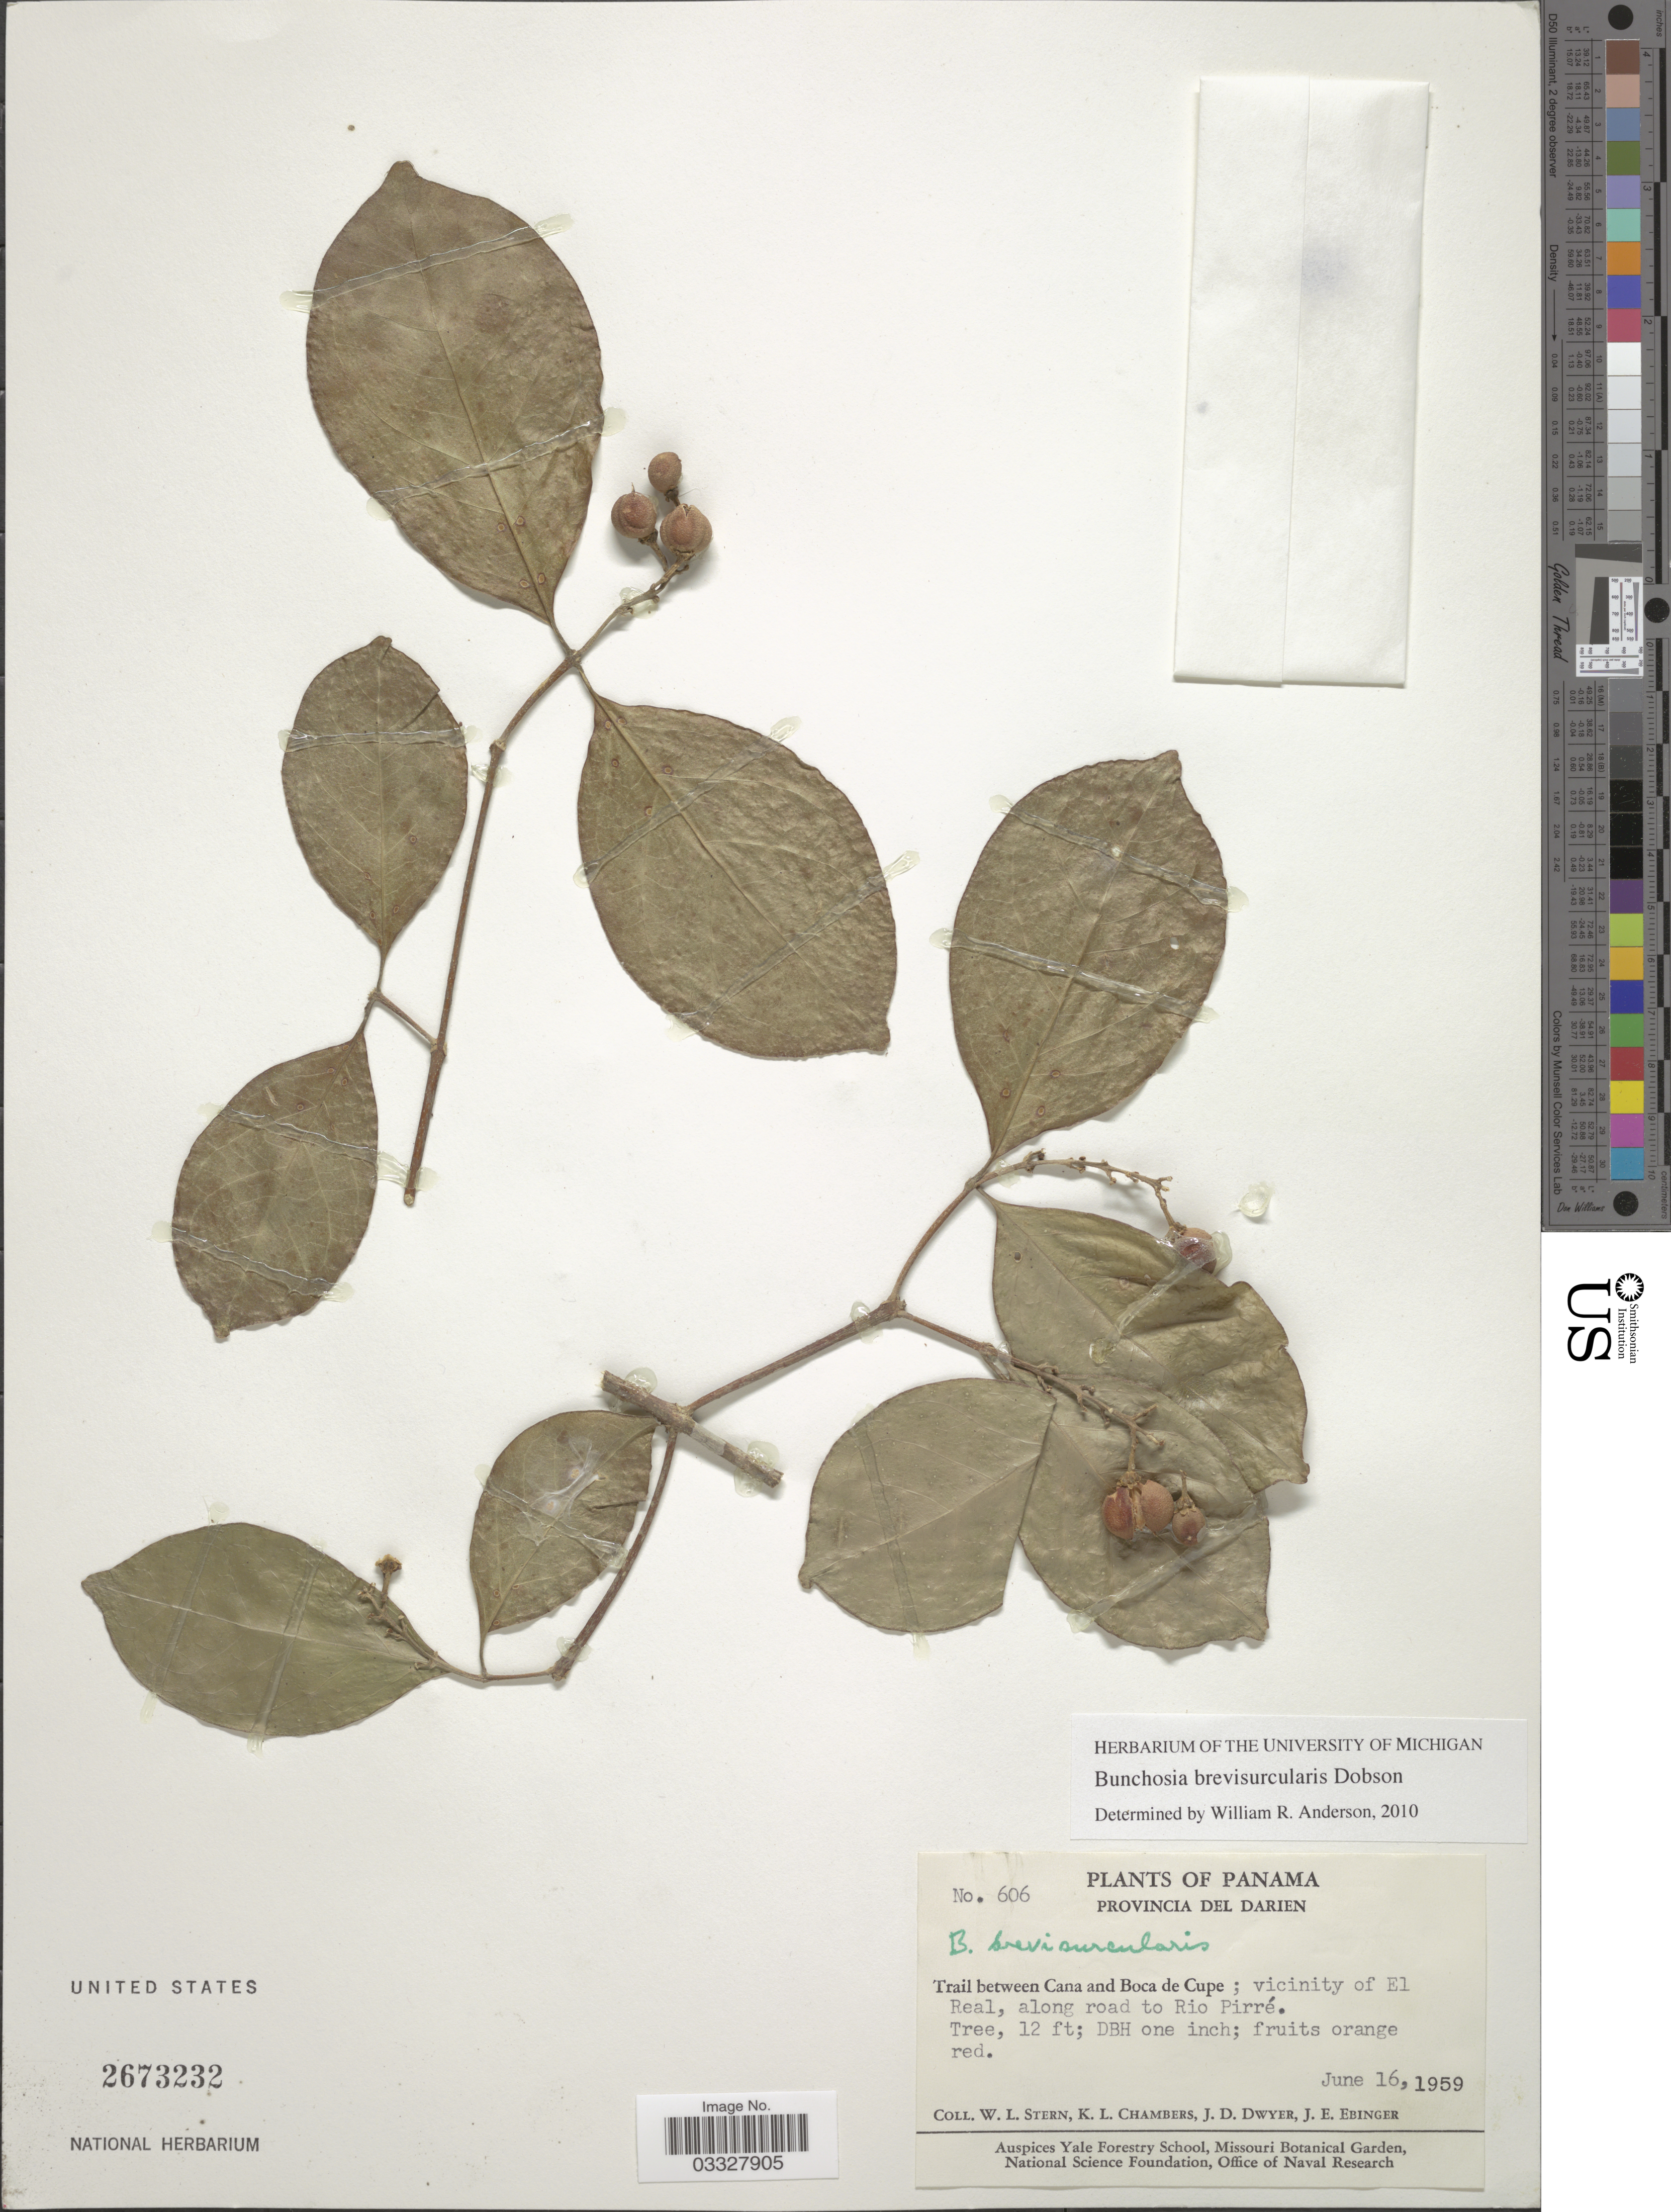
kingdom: Plantae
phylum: Tracheophyta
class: Magnoliopsida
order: Malpighiales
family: Malpighiaceae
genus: Bunchosia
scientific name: Bunchosia brevisurcularis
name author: Dobson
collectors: W. L. Stern, K. Chambers, J. D. Dwyer & J. Ebinger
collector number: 606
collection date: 1959-06-16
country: Panama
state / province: Darién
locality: Trail between Cana and Boca de Cupe; vicinity of El Real, along road to Rio Pirré.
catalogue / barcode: US 2673232